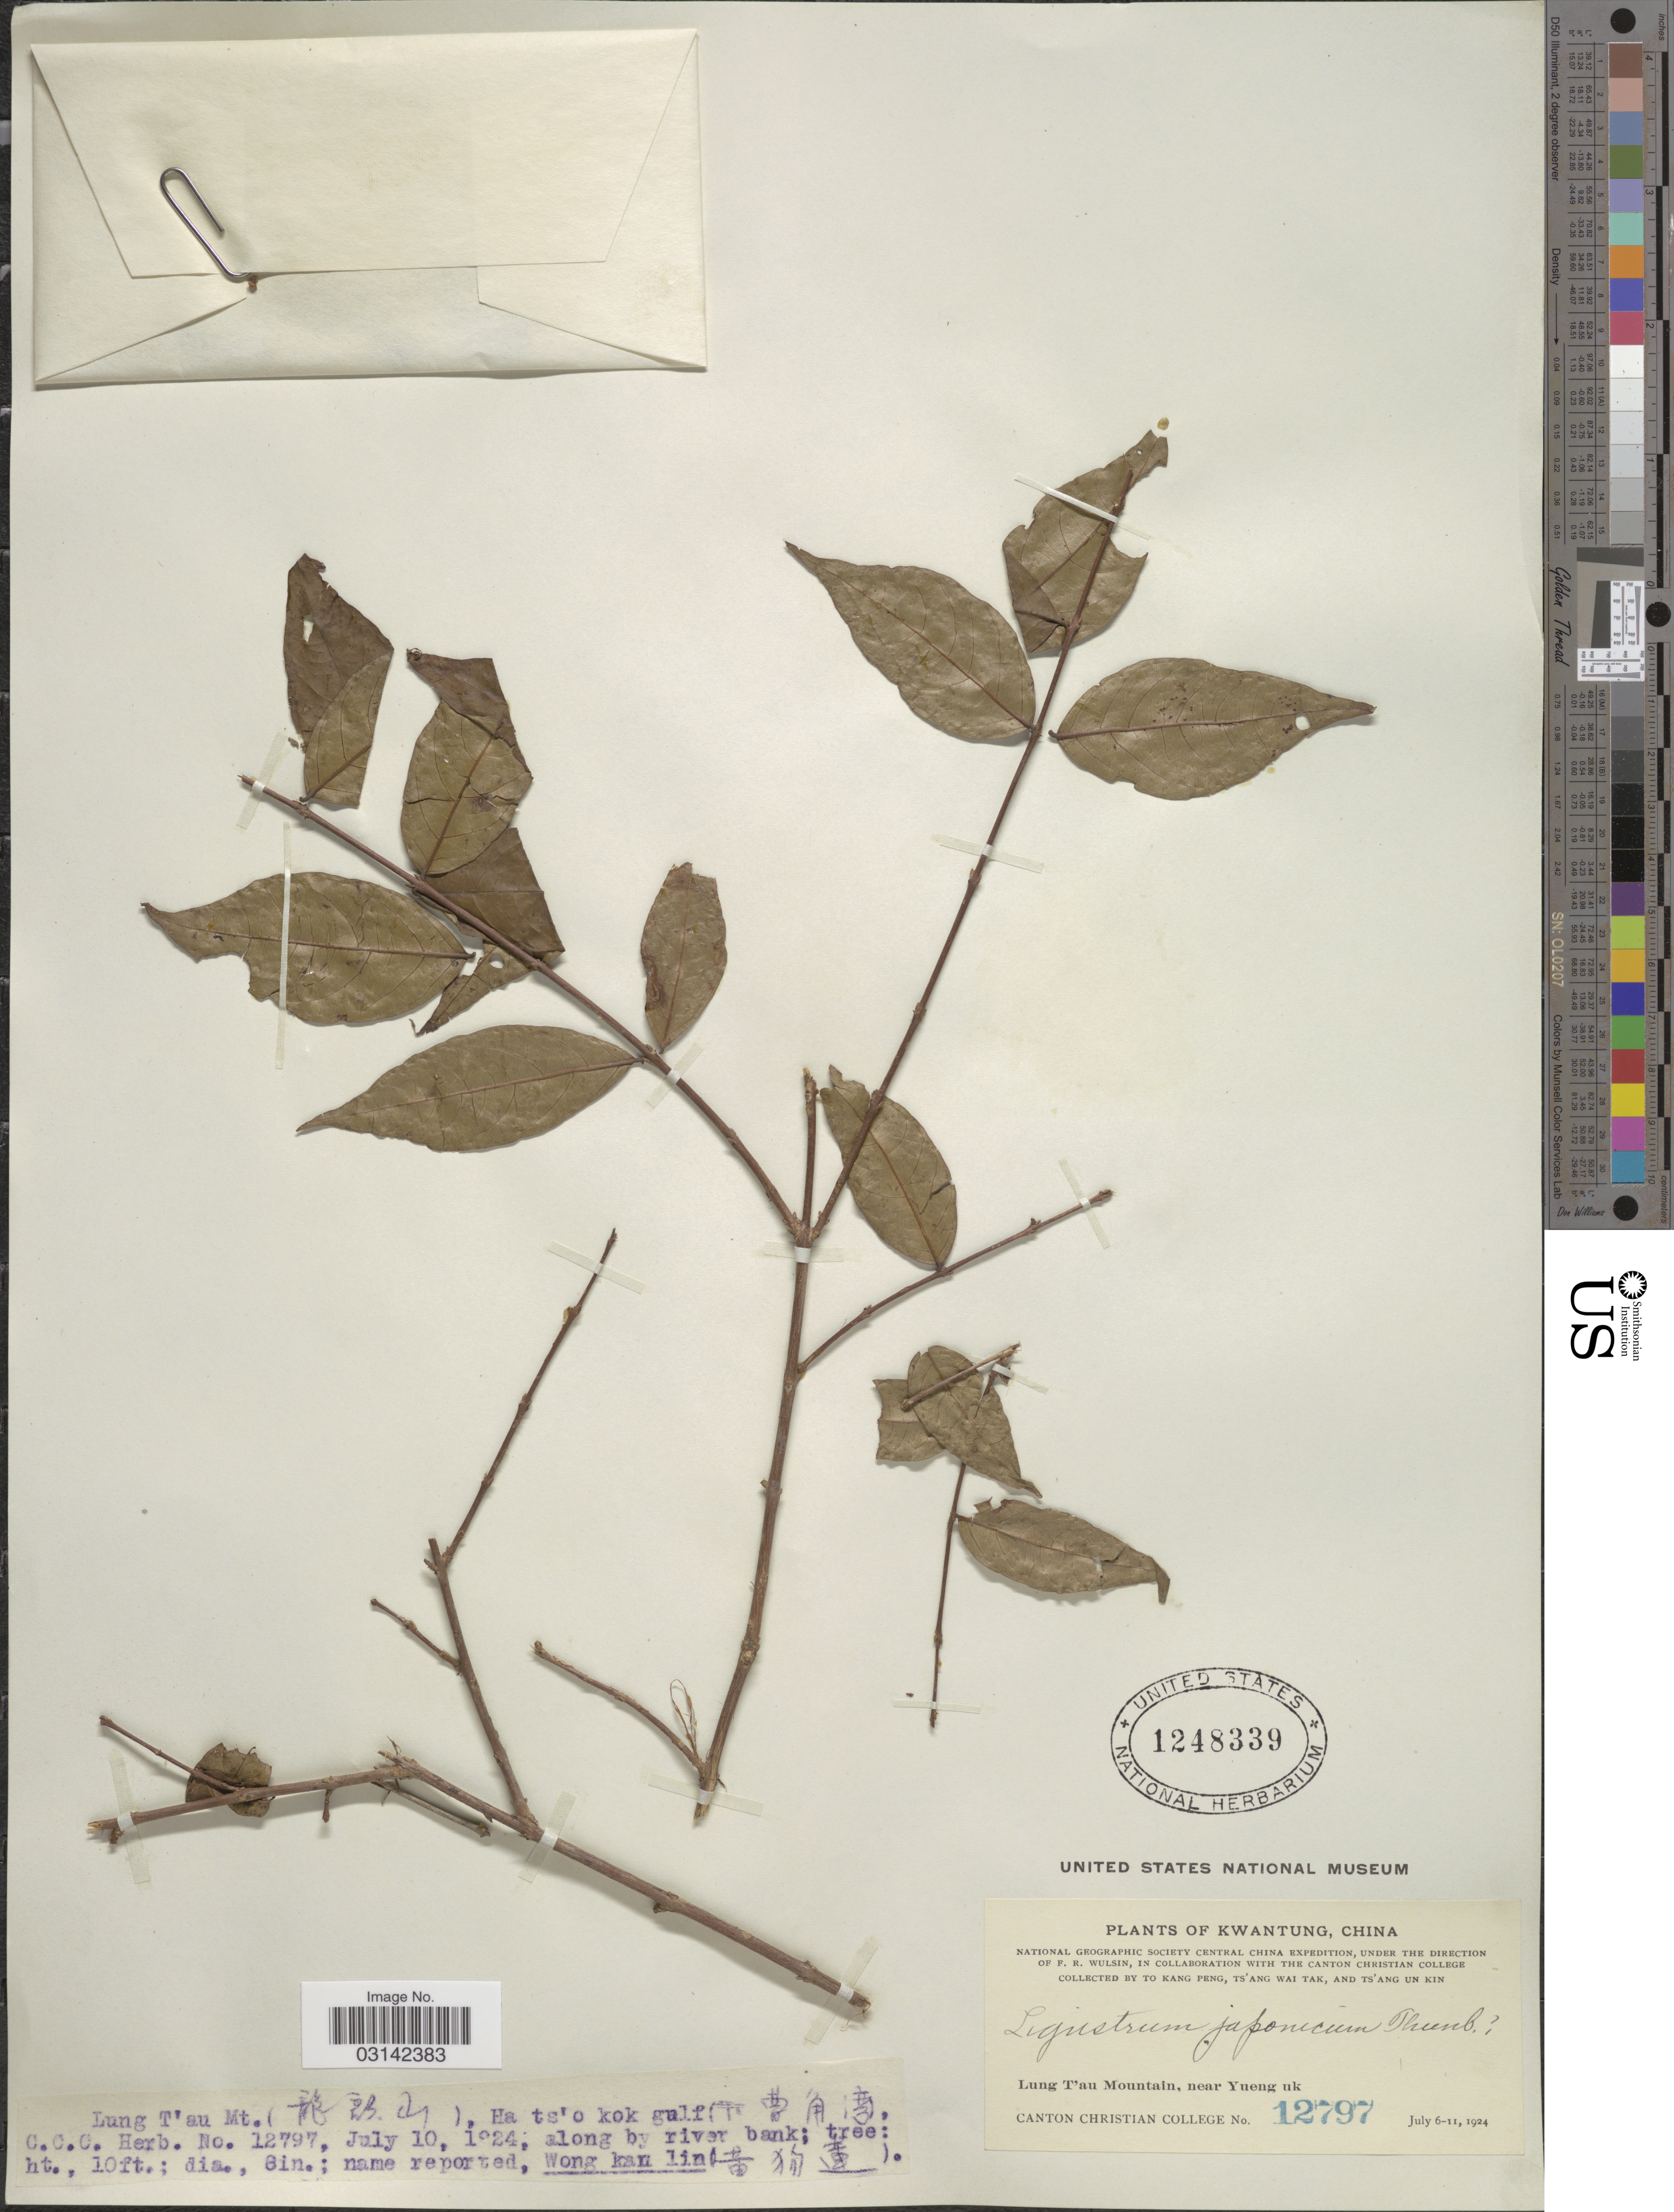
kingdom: Plantae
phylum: Tracheophyta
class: Magnoliopsida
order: Lamiales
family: Oleaceae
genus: Ligustrum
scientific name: Ligustrum japonicum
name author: Thunb.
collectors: K. Peng, W. T. Tsang & Ts' Ang Un Kin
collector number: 12797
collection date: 1924-07-10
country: China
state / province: Guangdong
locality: Kwantung, Lung T'au Mountain, near Yueng uk. Ha ts'o kok gulf.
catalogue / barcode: US 1248339